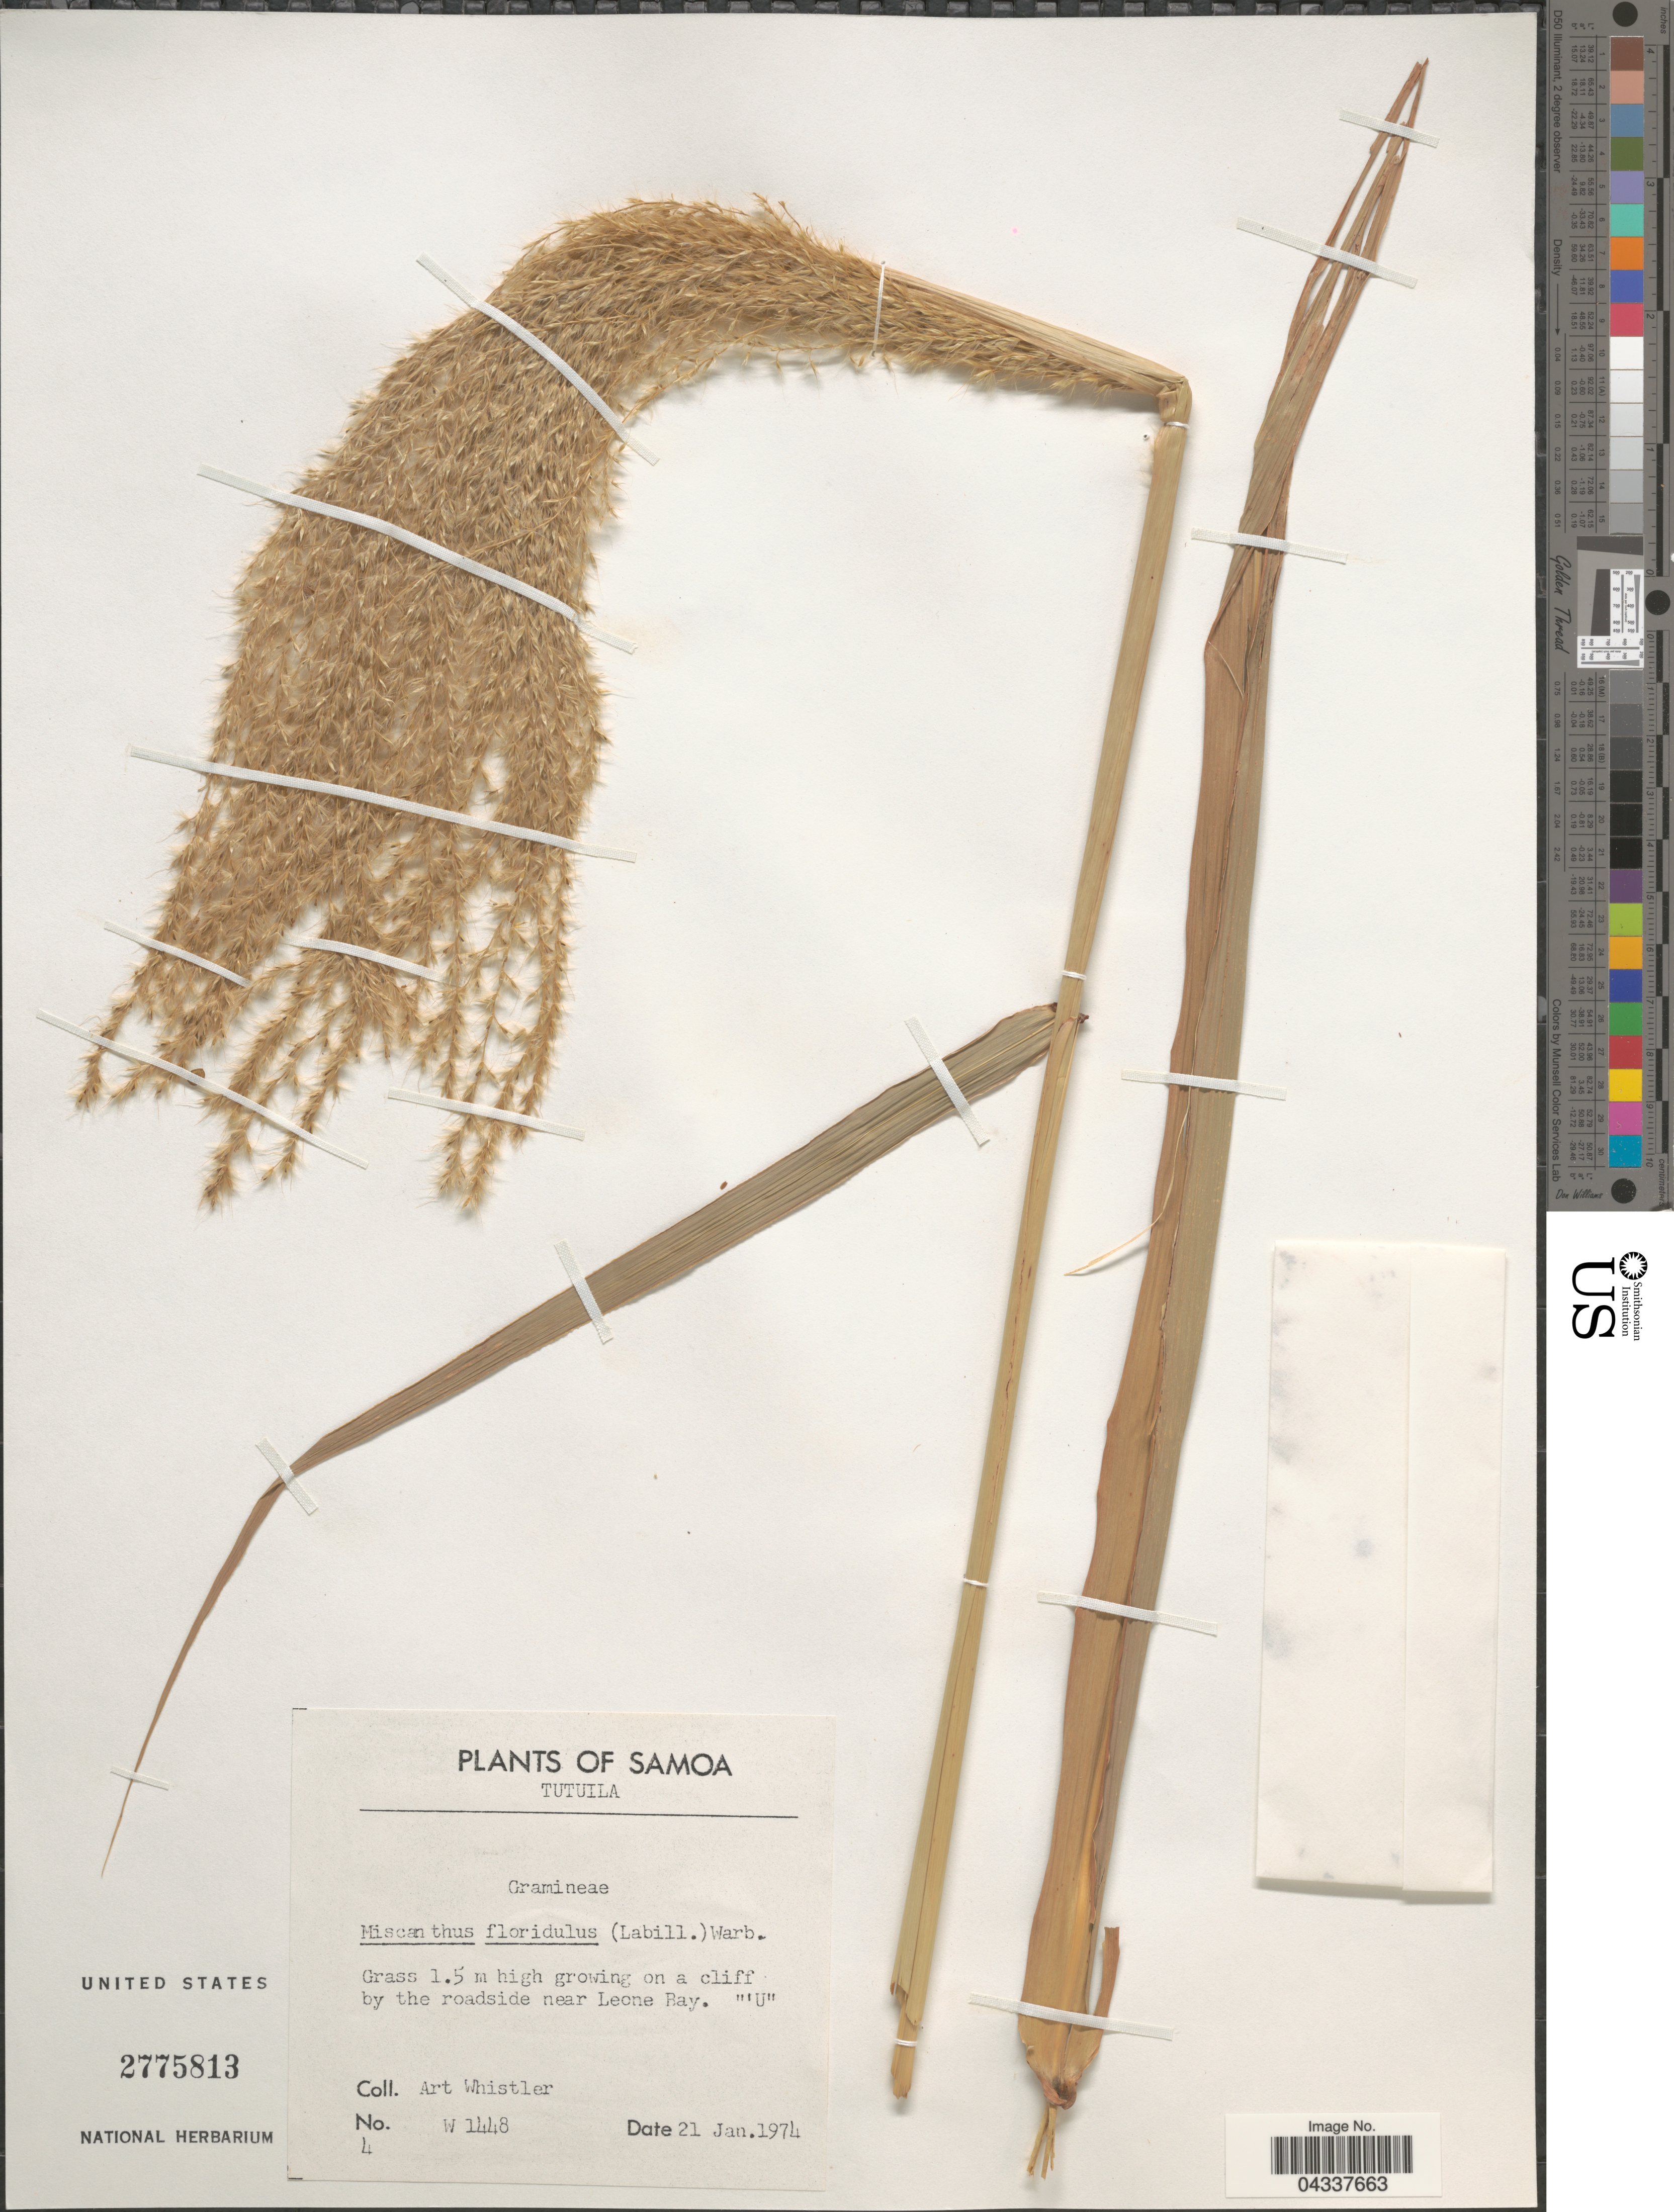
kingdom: Plantae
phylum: Tracheophyta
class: Liliopsida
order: Poales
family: Poaceae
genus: Miscanthus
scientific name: Miscanthus floridulus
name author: (Labill.) Warb.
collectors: A. Whistler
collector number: W1448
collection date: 1974-01-21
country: American Samoa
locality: Samoa. Tutuila. By the roadside near Leone Bay.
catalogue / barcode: US 2775813